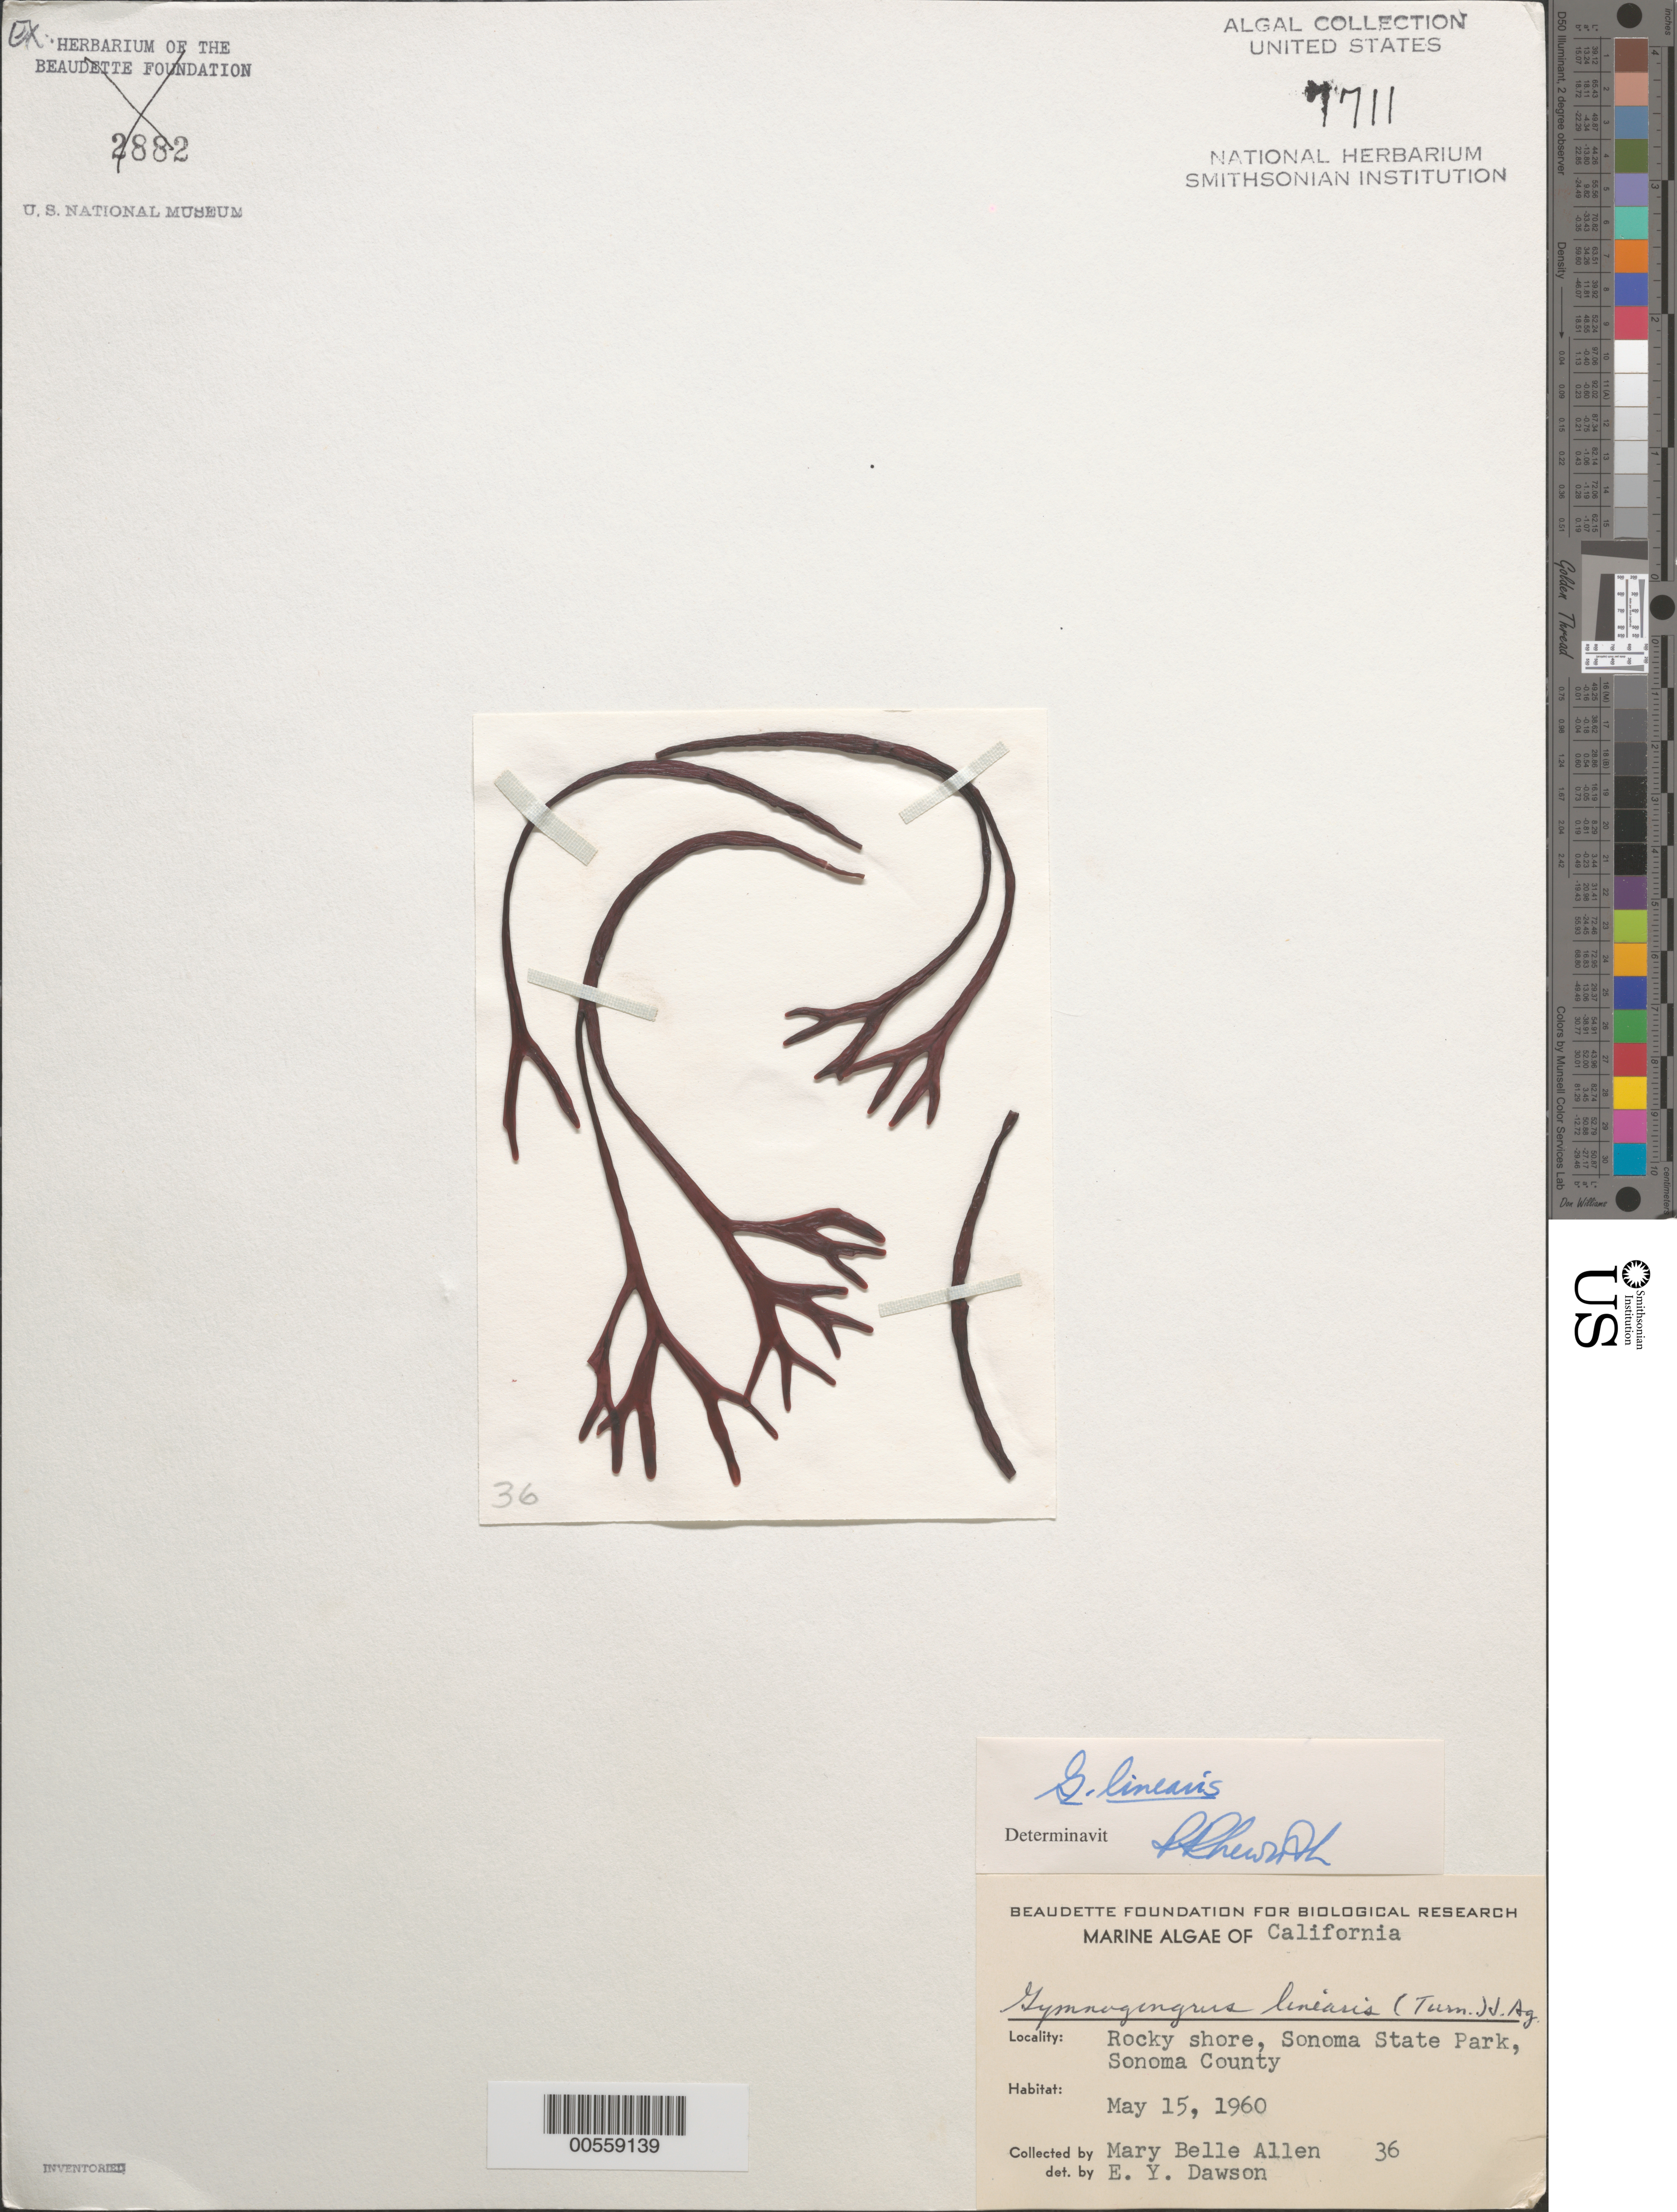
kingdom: Plantae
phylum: Rhodophyta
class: Florideophyceae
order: Gigartinales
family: Phyllophoraceae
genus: Ahnfeltiopsis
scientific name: Ahnfeltiopsis linearis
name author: (C. Agardh) P.C. Silva & DeCew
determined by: Algae name updating Project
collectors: M. B. Allen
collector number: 36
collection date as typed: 15 May 1960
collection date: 1960-05-15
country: United States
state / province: California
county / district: Sonoma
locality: Sonoma State Park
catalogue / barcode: US 7711